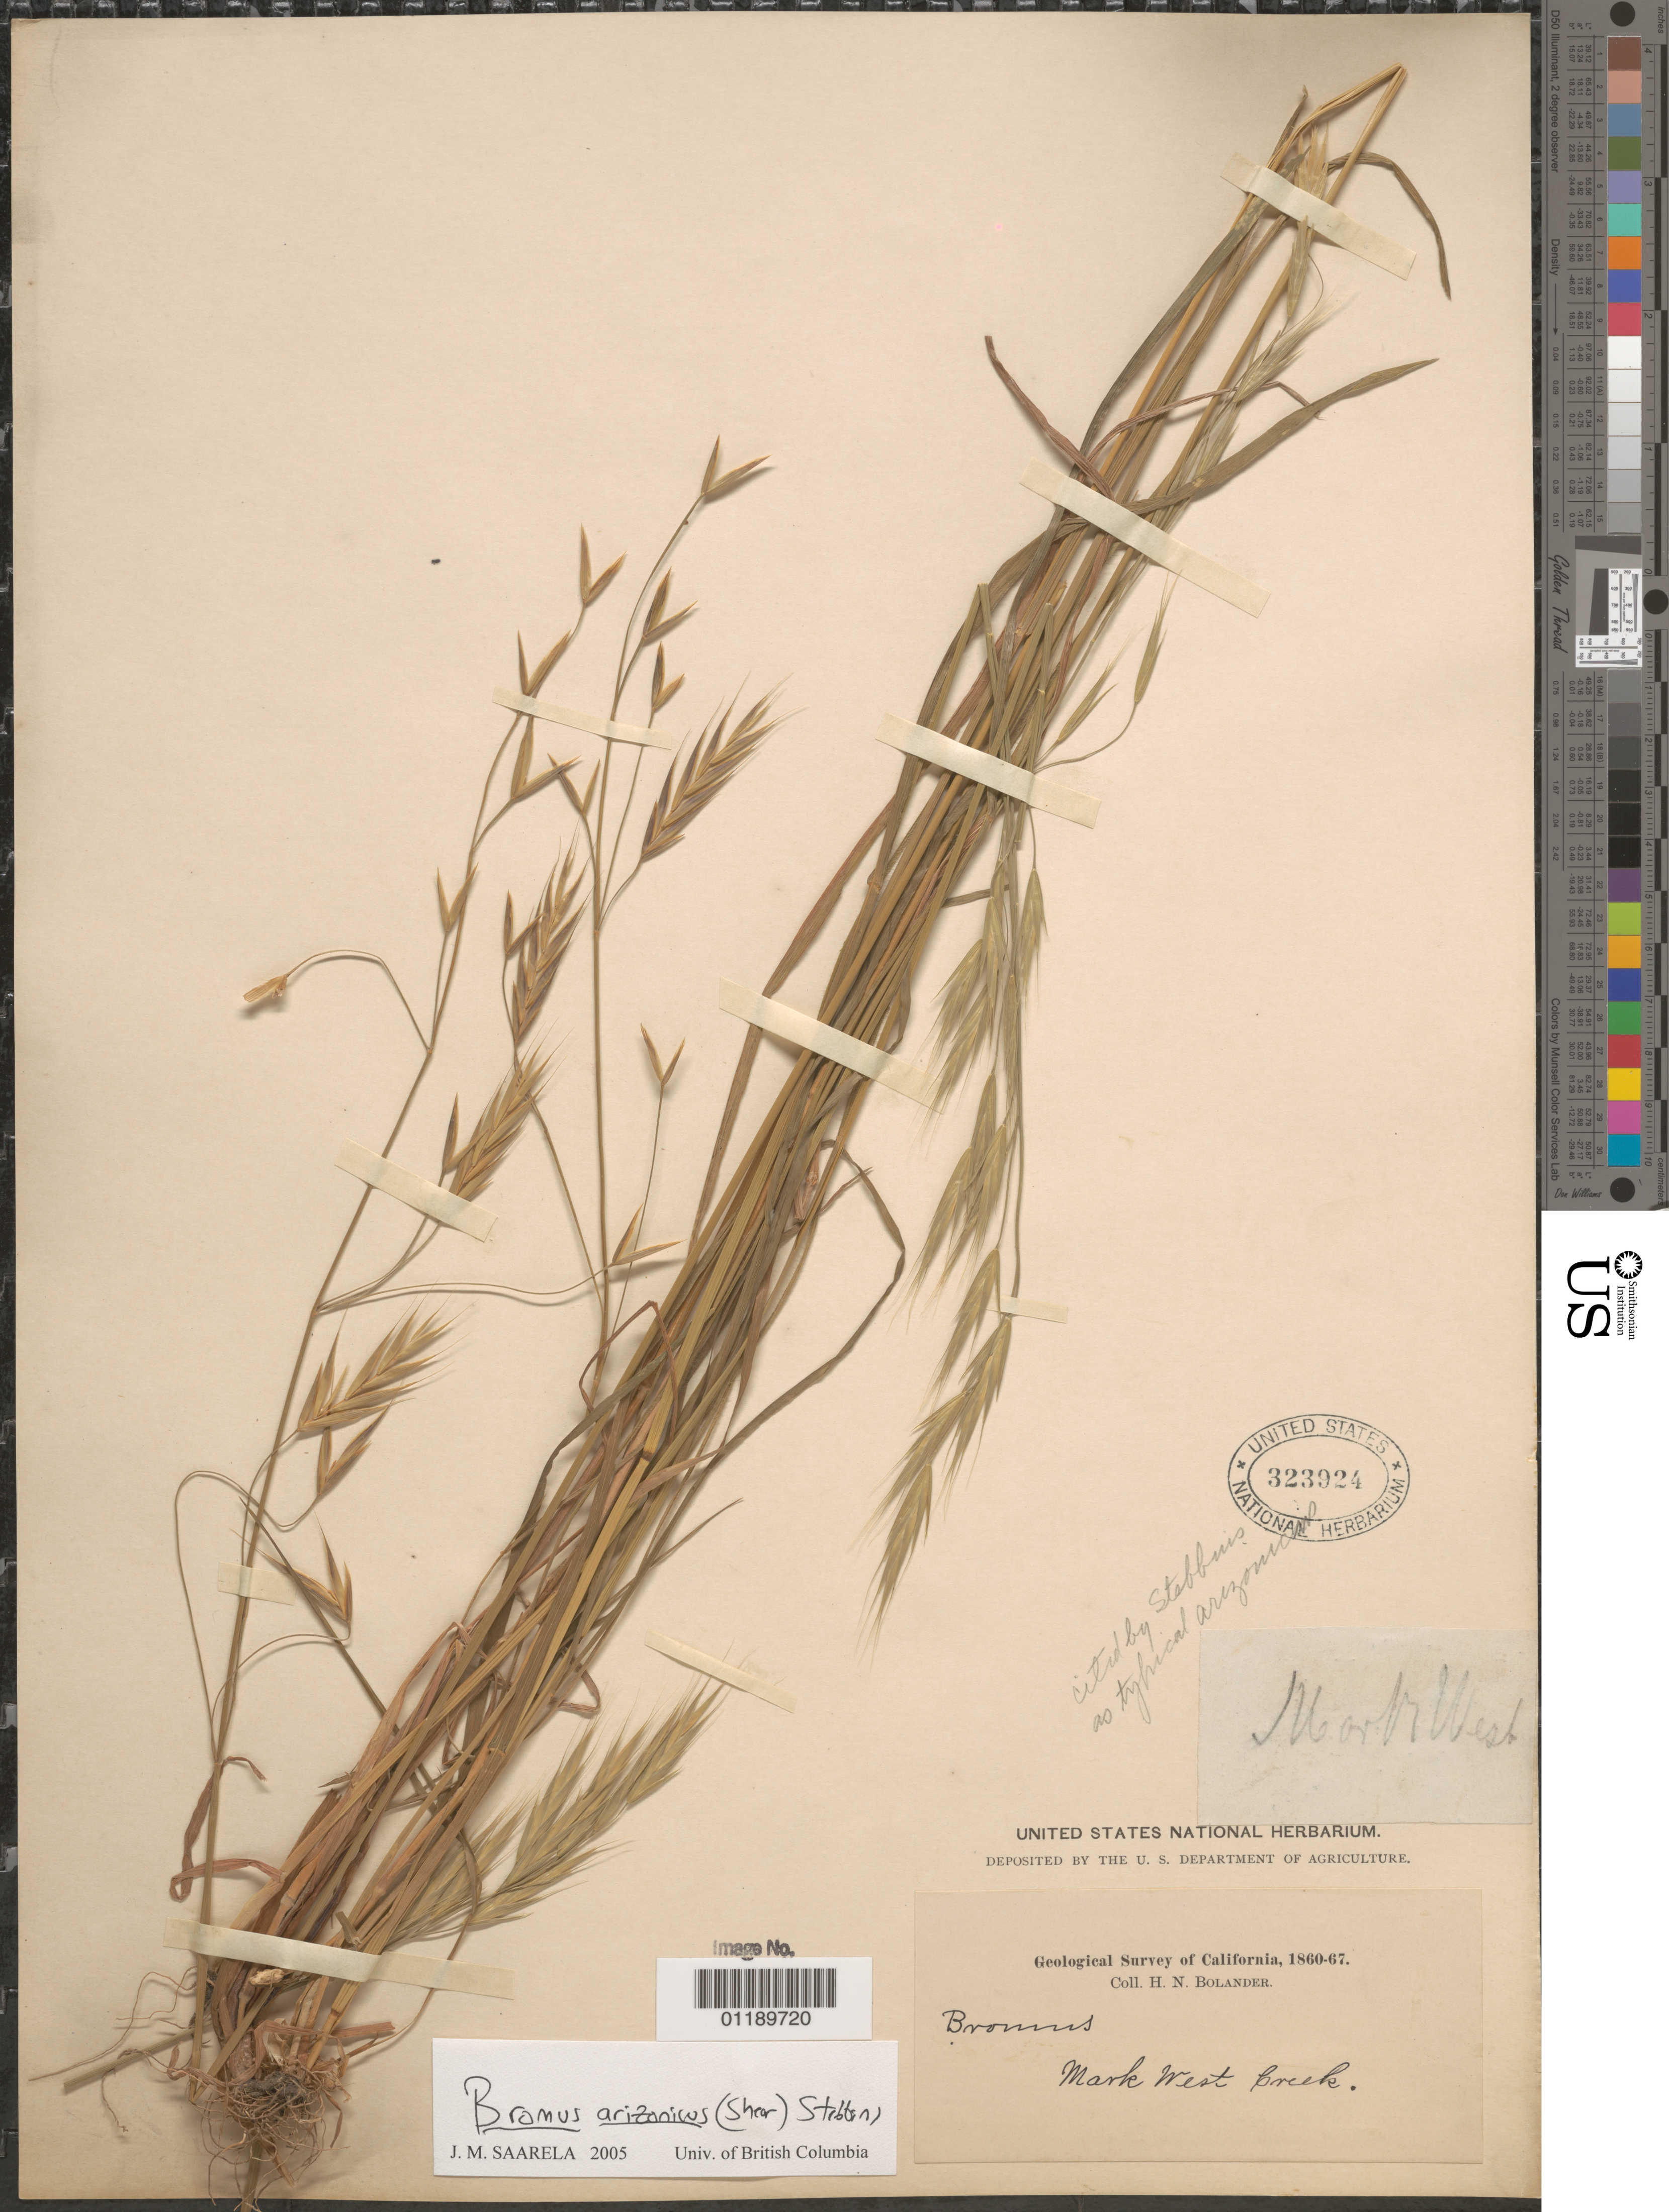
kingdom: Plantae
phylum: Tracheophyta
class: Liliopsida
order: Poales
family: Poaceae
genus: Bromus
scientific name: Bromus arizonicus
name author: (Shear) Stebbins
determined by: Saarela, J. M., (CAN), Canadian Museum of Nature (CANADA)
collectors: H. Bolander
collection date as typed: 1860 to -- --- 1867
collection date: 1860/1867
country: United States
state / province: California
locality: Mark West Creek.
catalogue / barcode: US 323924